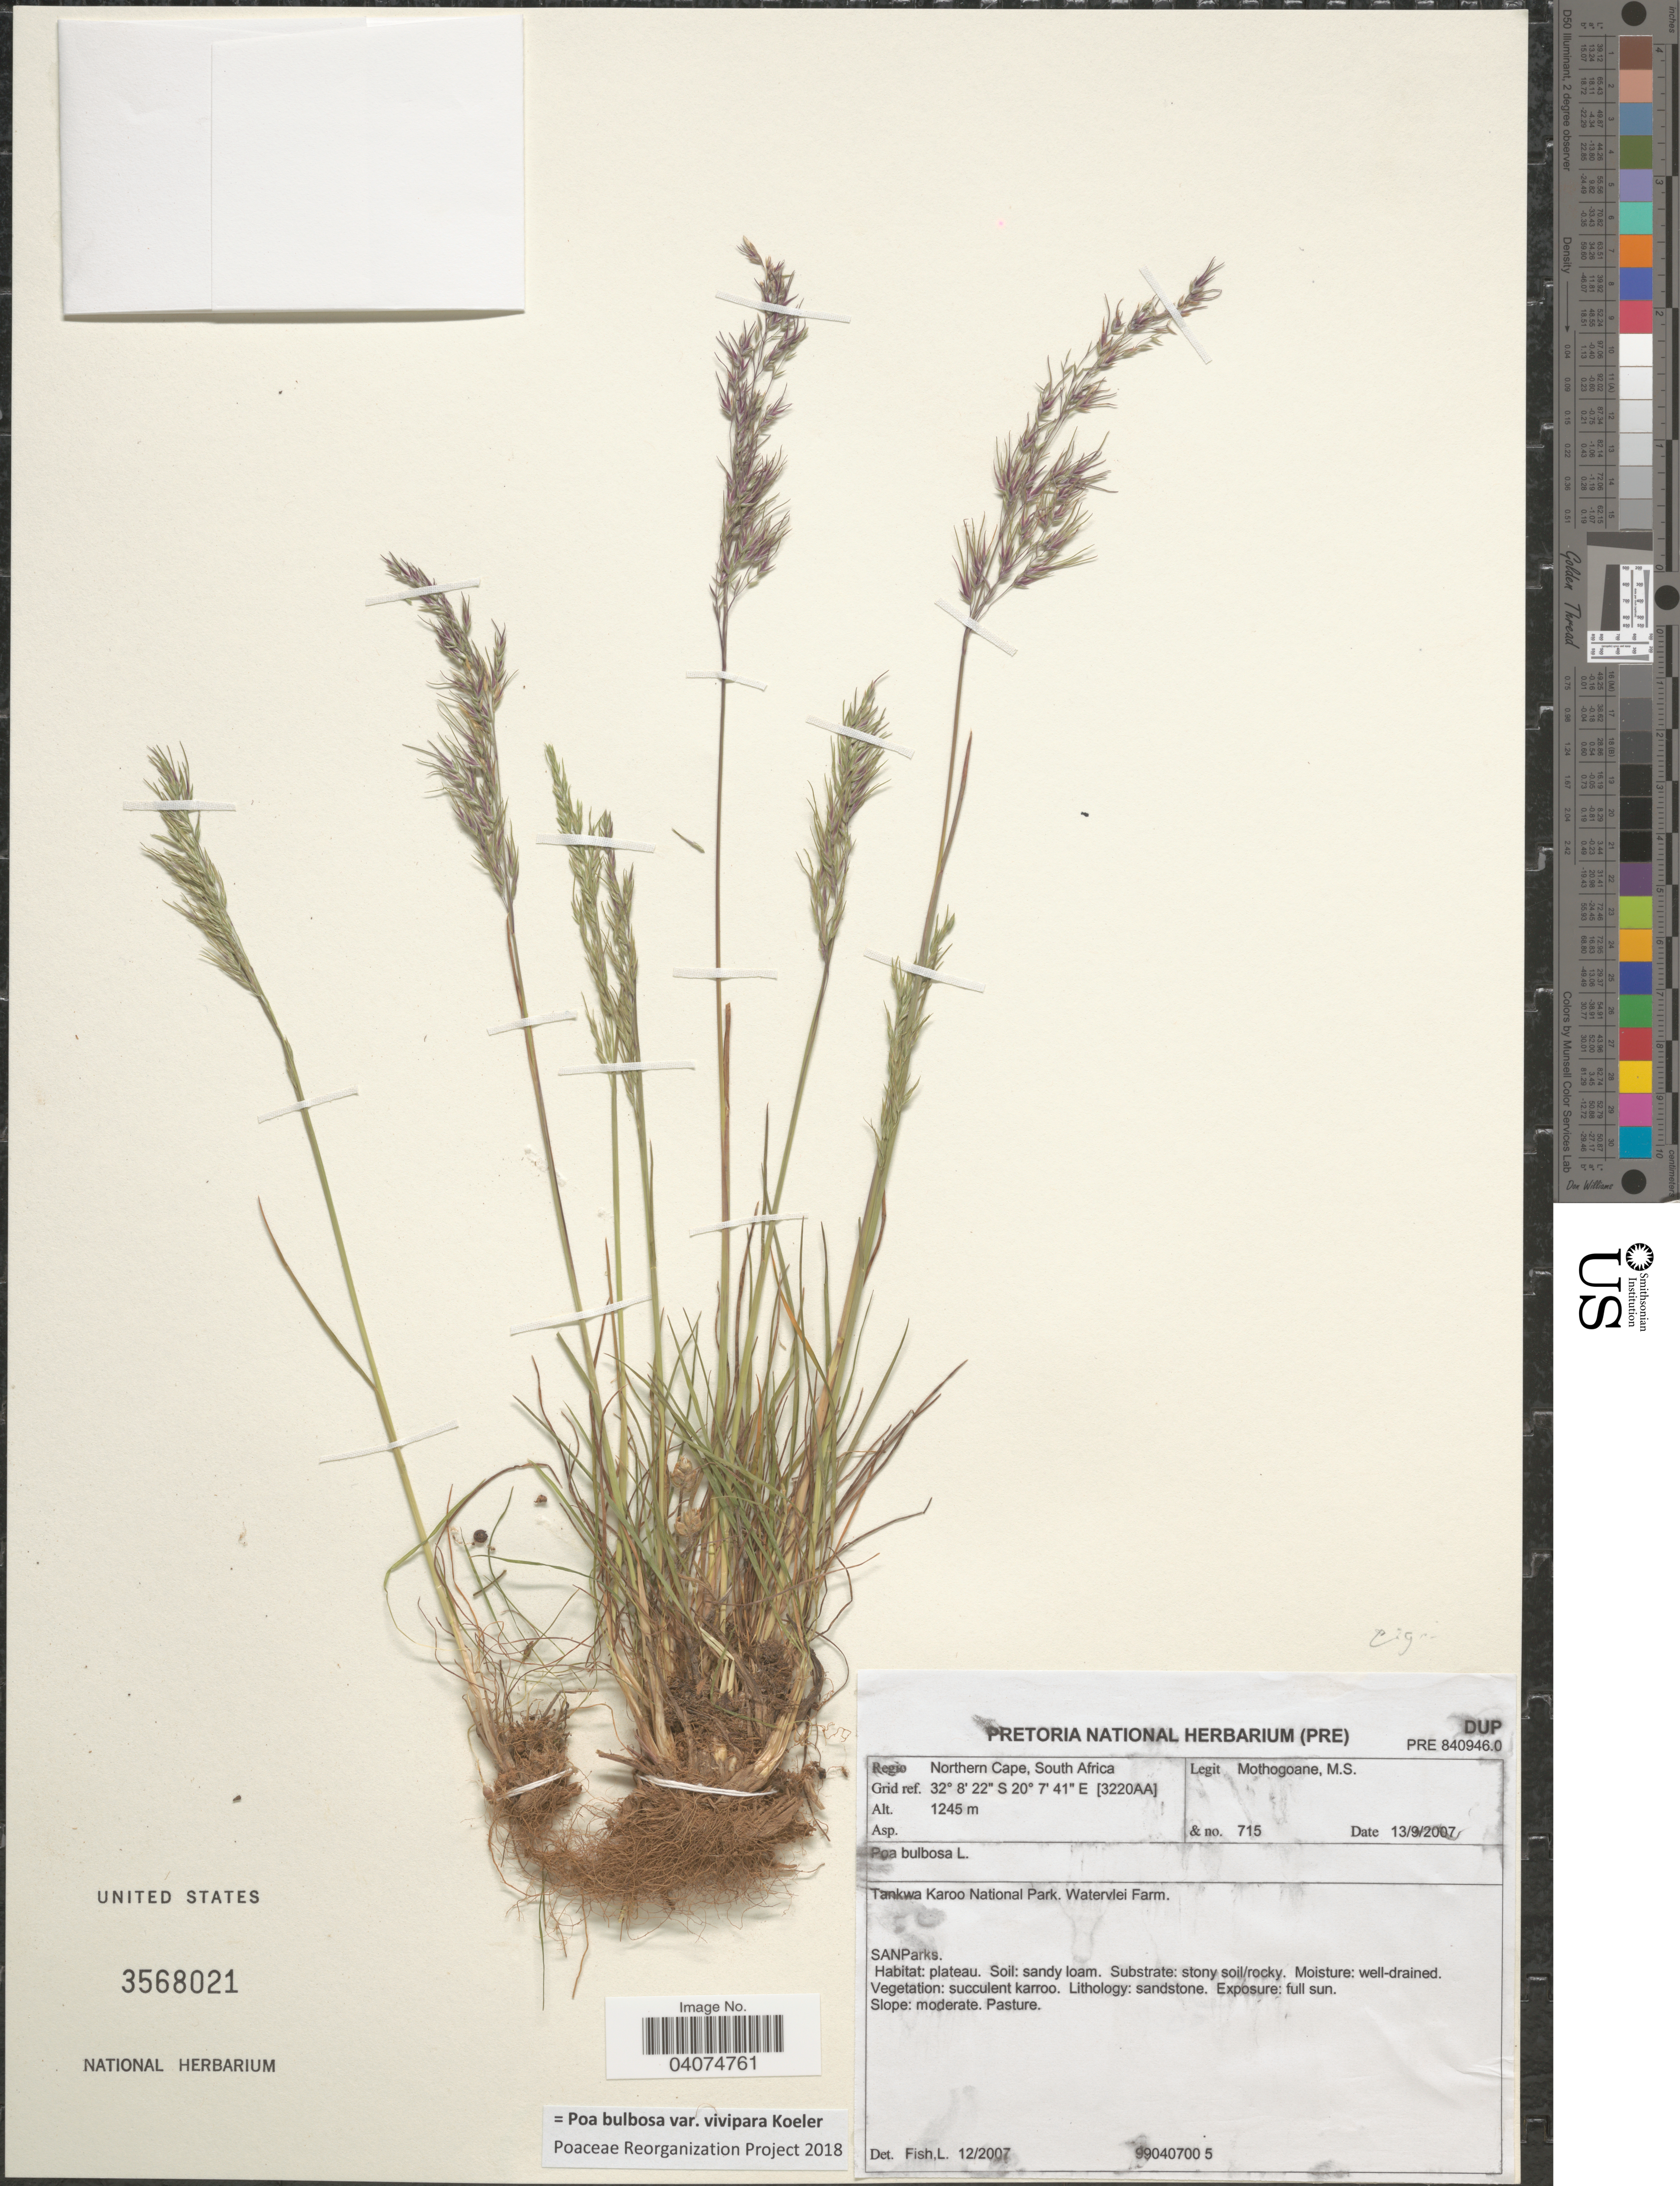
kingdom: Plantae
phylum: Tracheophyta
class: Liliopsida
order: Poales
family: Poaceae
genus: Poa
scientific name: Poa bulbosa subsp. bulbosa var. vivipara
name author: Koeler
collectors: M. Mothogoane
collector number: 715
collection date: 2007-09-13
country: South Africa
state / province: Northern Cape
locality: Regio Northern Cape. Grid ref. [3220AA]. Tankwa Karoo National Park. Watervlei Farm.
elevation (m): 1245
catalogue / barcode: US 3568021